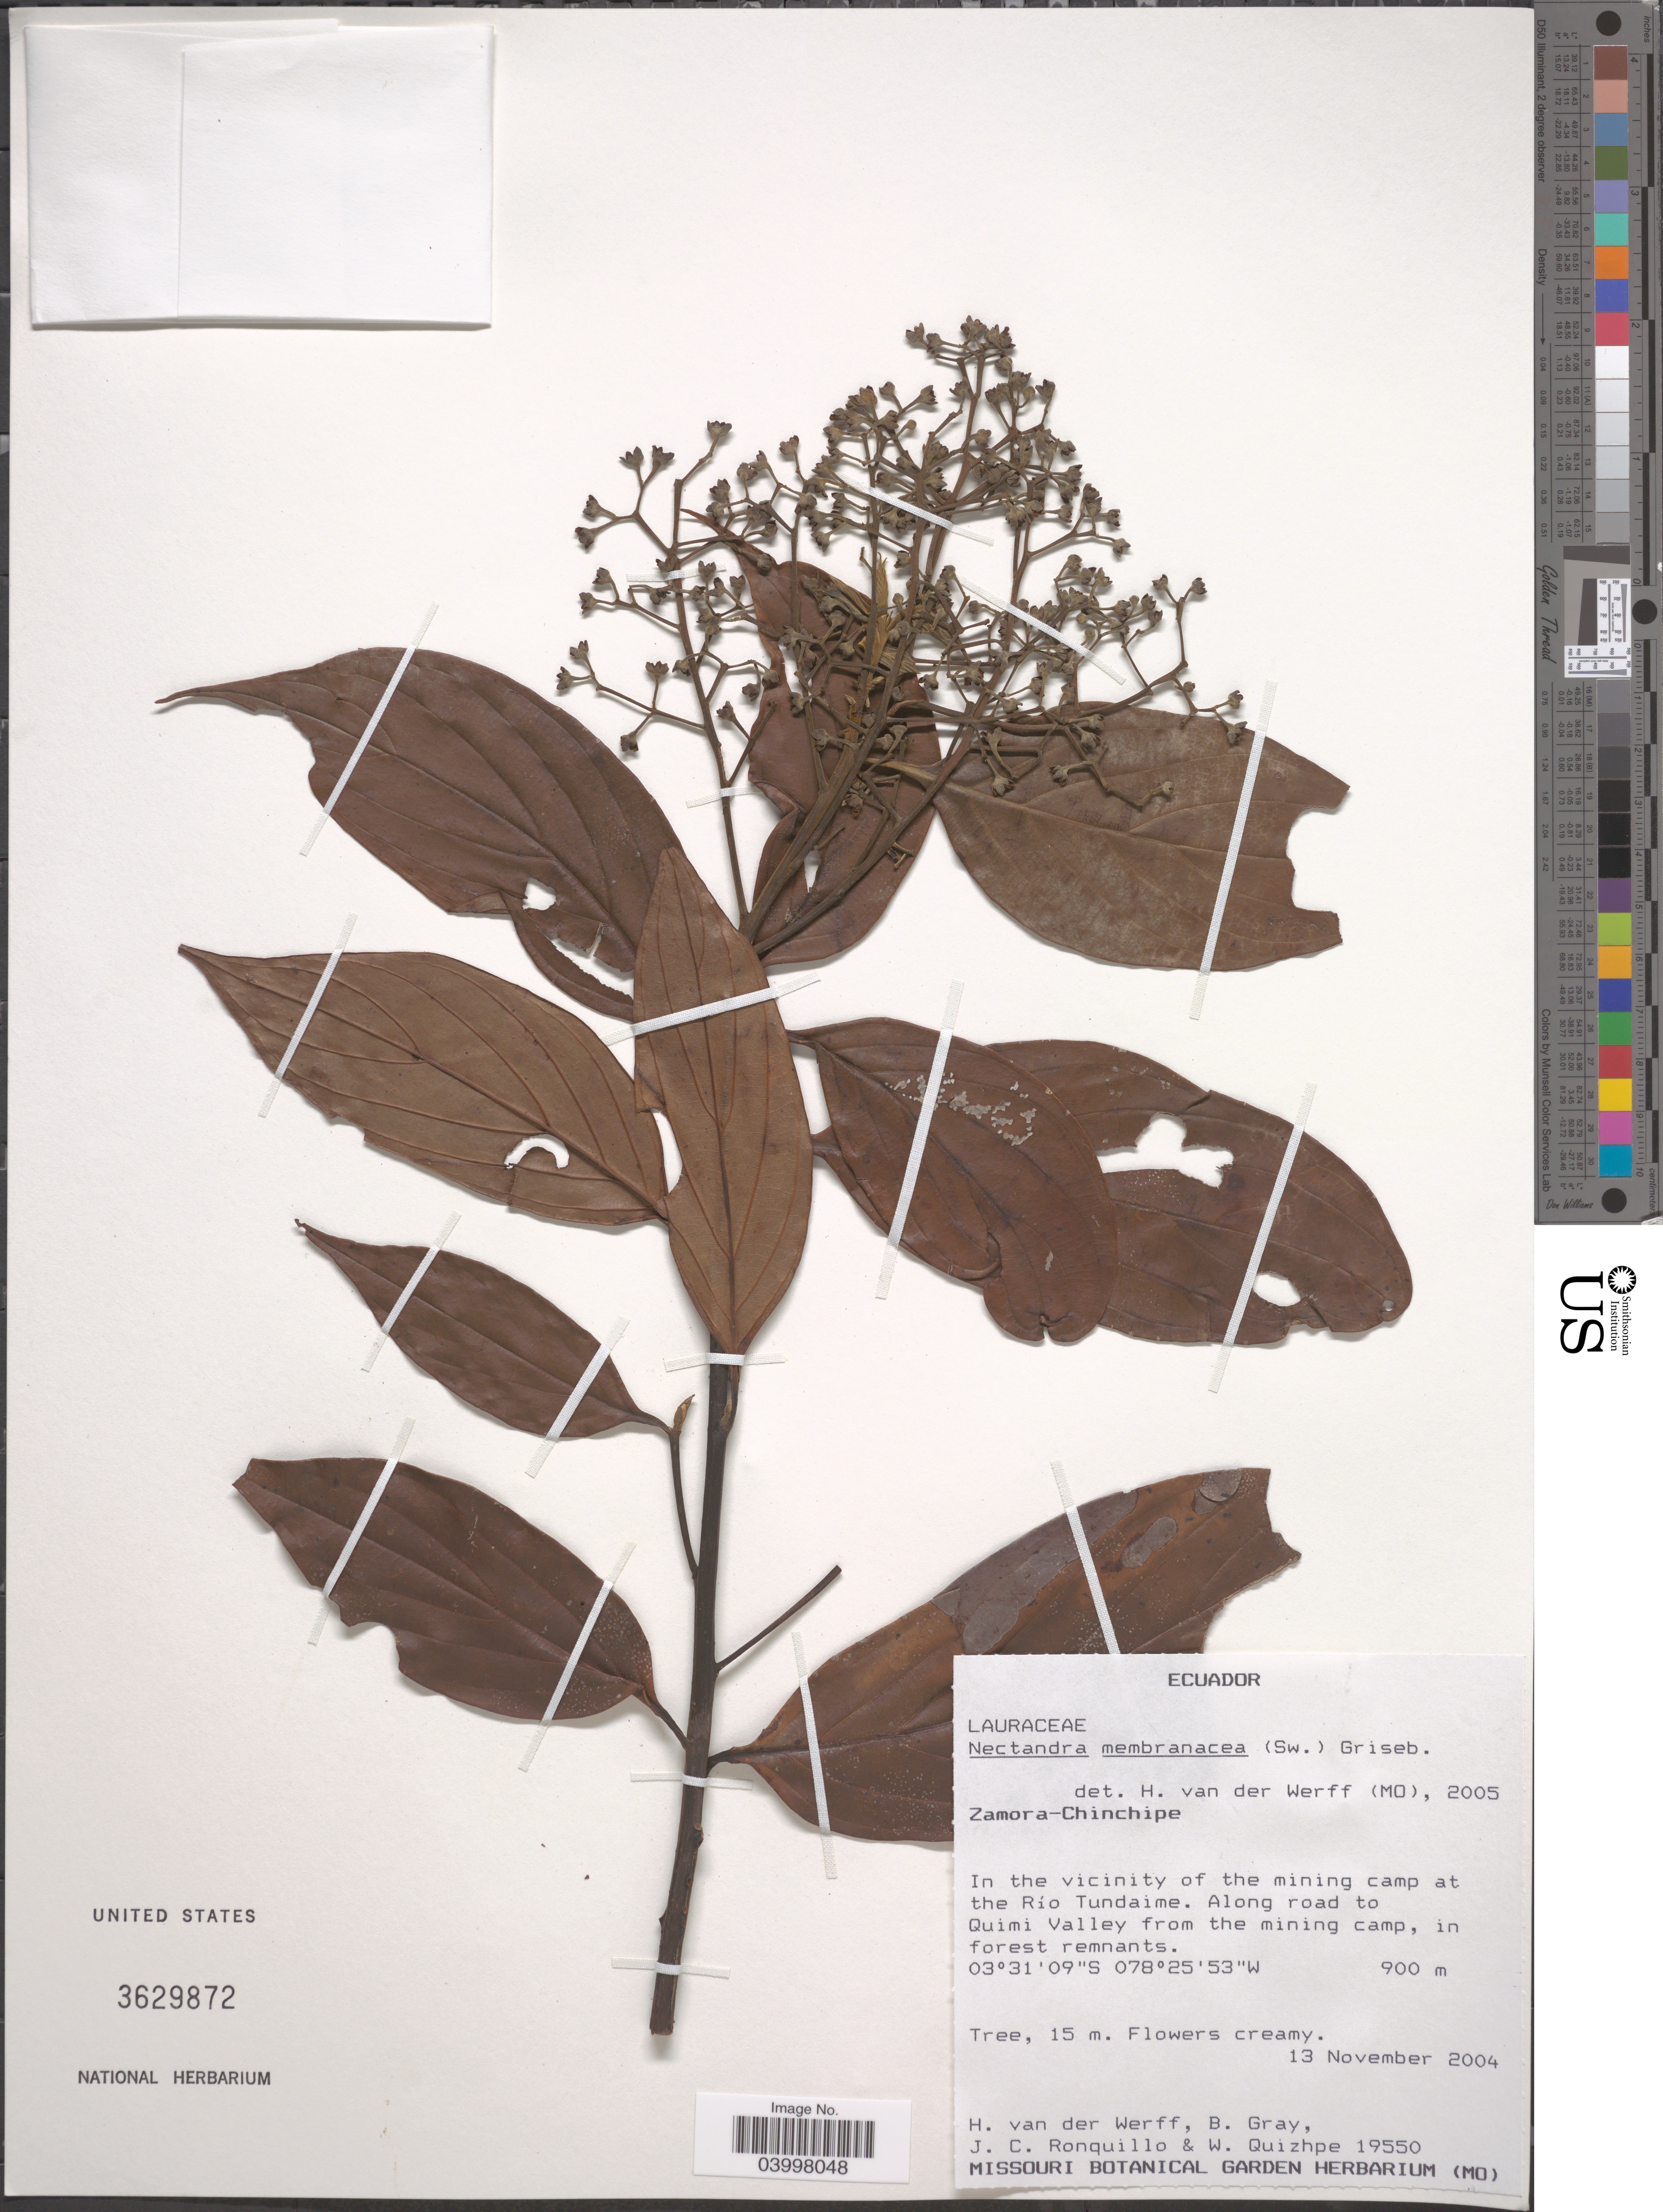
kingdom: Plantae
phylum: Tracheophyta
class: Magnoliopsida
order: Laurales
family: Lauraceae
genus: Nectandra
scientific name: Nectandra membranacea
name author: (Sw.) Griseb.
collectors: H. van der Werff, B. Gray, J. Ronquillo & W. Quizhpe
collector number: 19550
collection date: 2004-11-13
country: Ecuador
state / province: Zamora-Chinchipe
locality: In the vicinity of the mining camp at the Río Tundaime. Along road to Quimi Valley from the mining camp, in forest remnants.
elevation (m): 900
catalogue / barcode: US 3629872